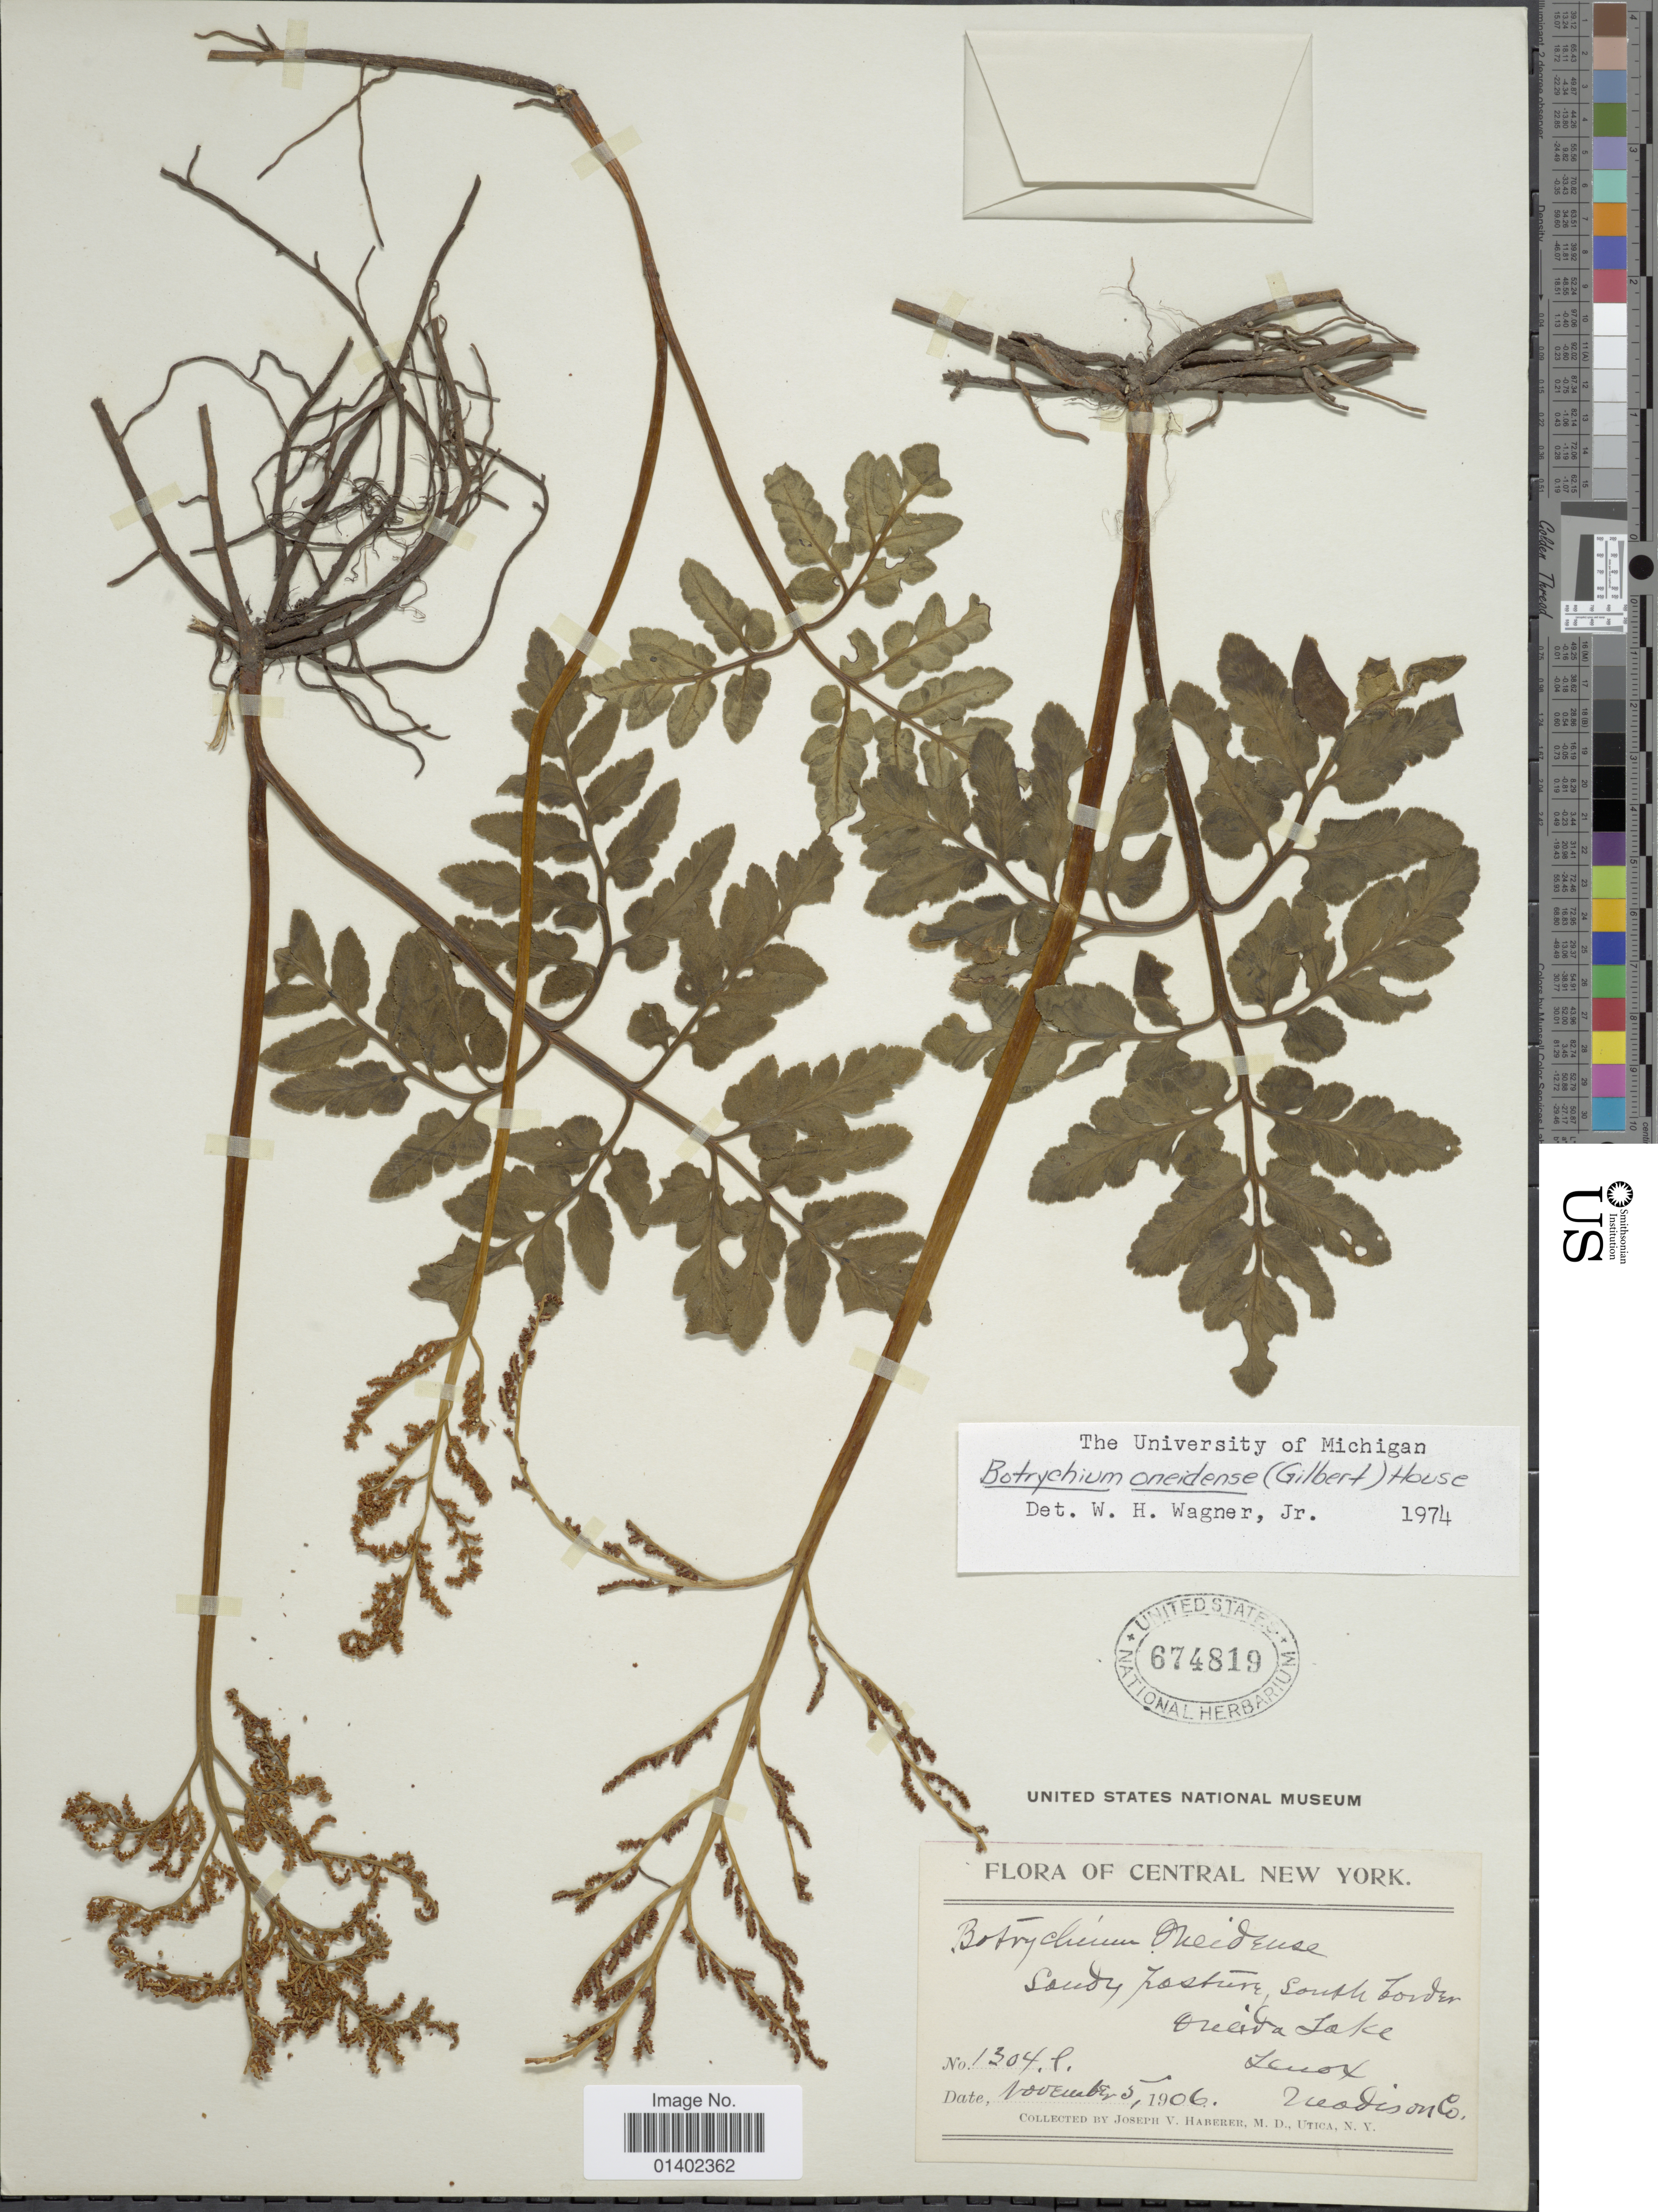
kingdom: Plantae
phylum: Tracheophyta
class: Polypodiopsida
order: Ophioglossales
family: Ophioglossaceae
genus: Botrychium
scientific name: Botrychium oneidense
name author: (Gilbert) House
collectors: J. V. Haberer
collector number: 1304e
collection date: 1906-11-05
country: United States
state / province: New York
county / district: Oneida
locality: Central New York, Sandy pasture, south border Oneida Lake, Lenox, Madison Co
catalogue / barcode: US 674819